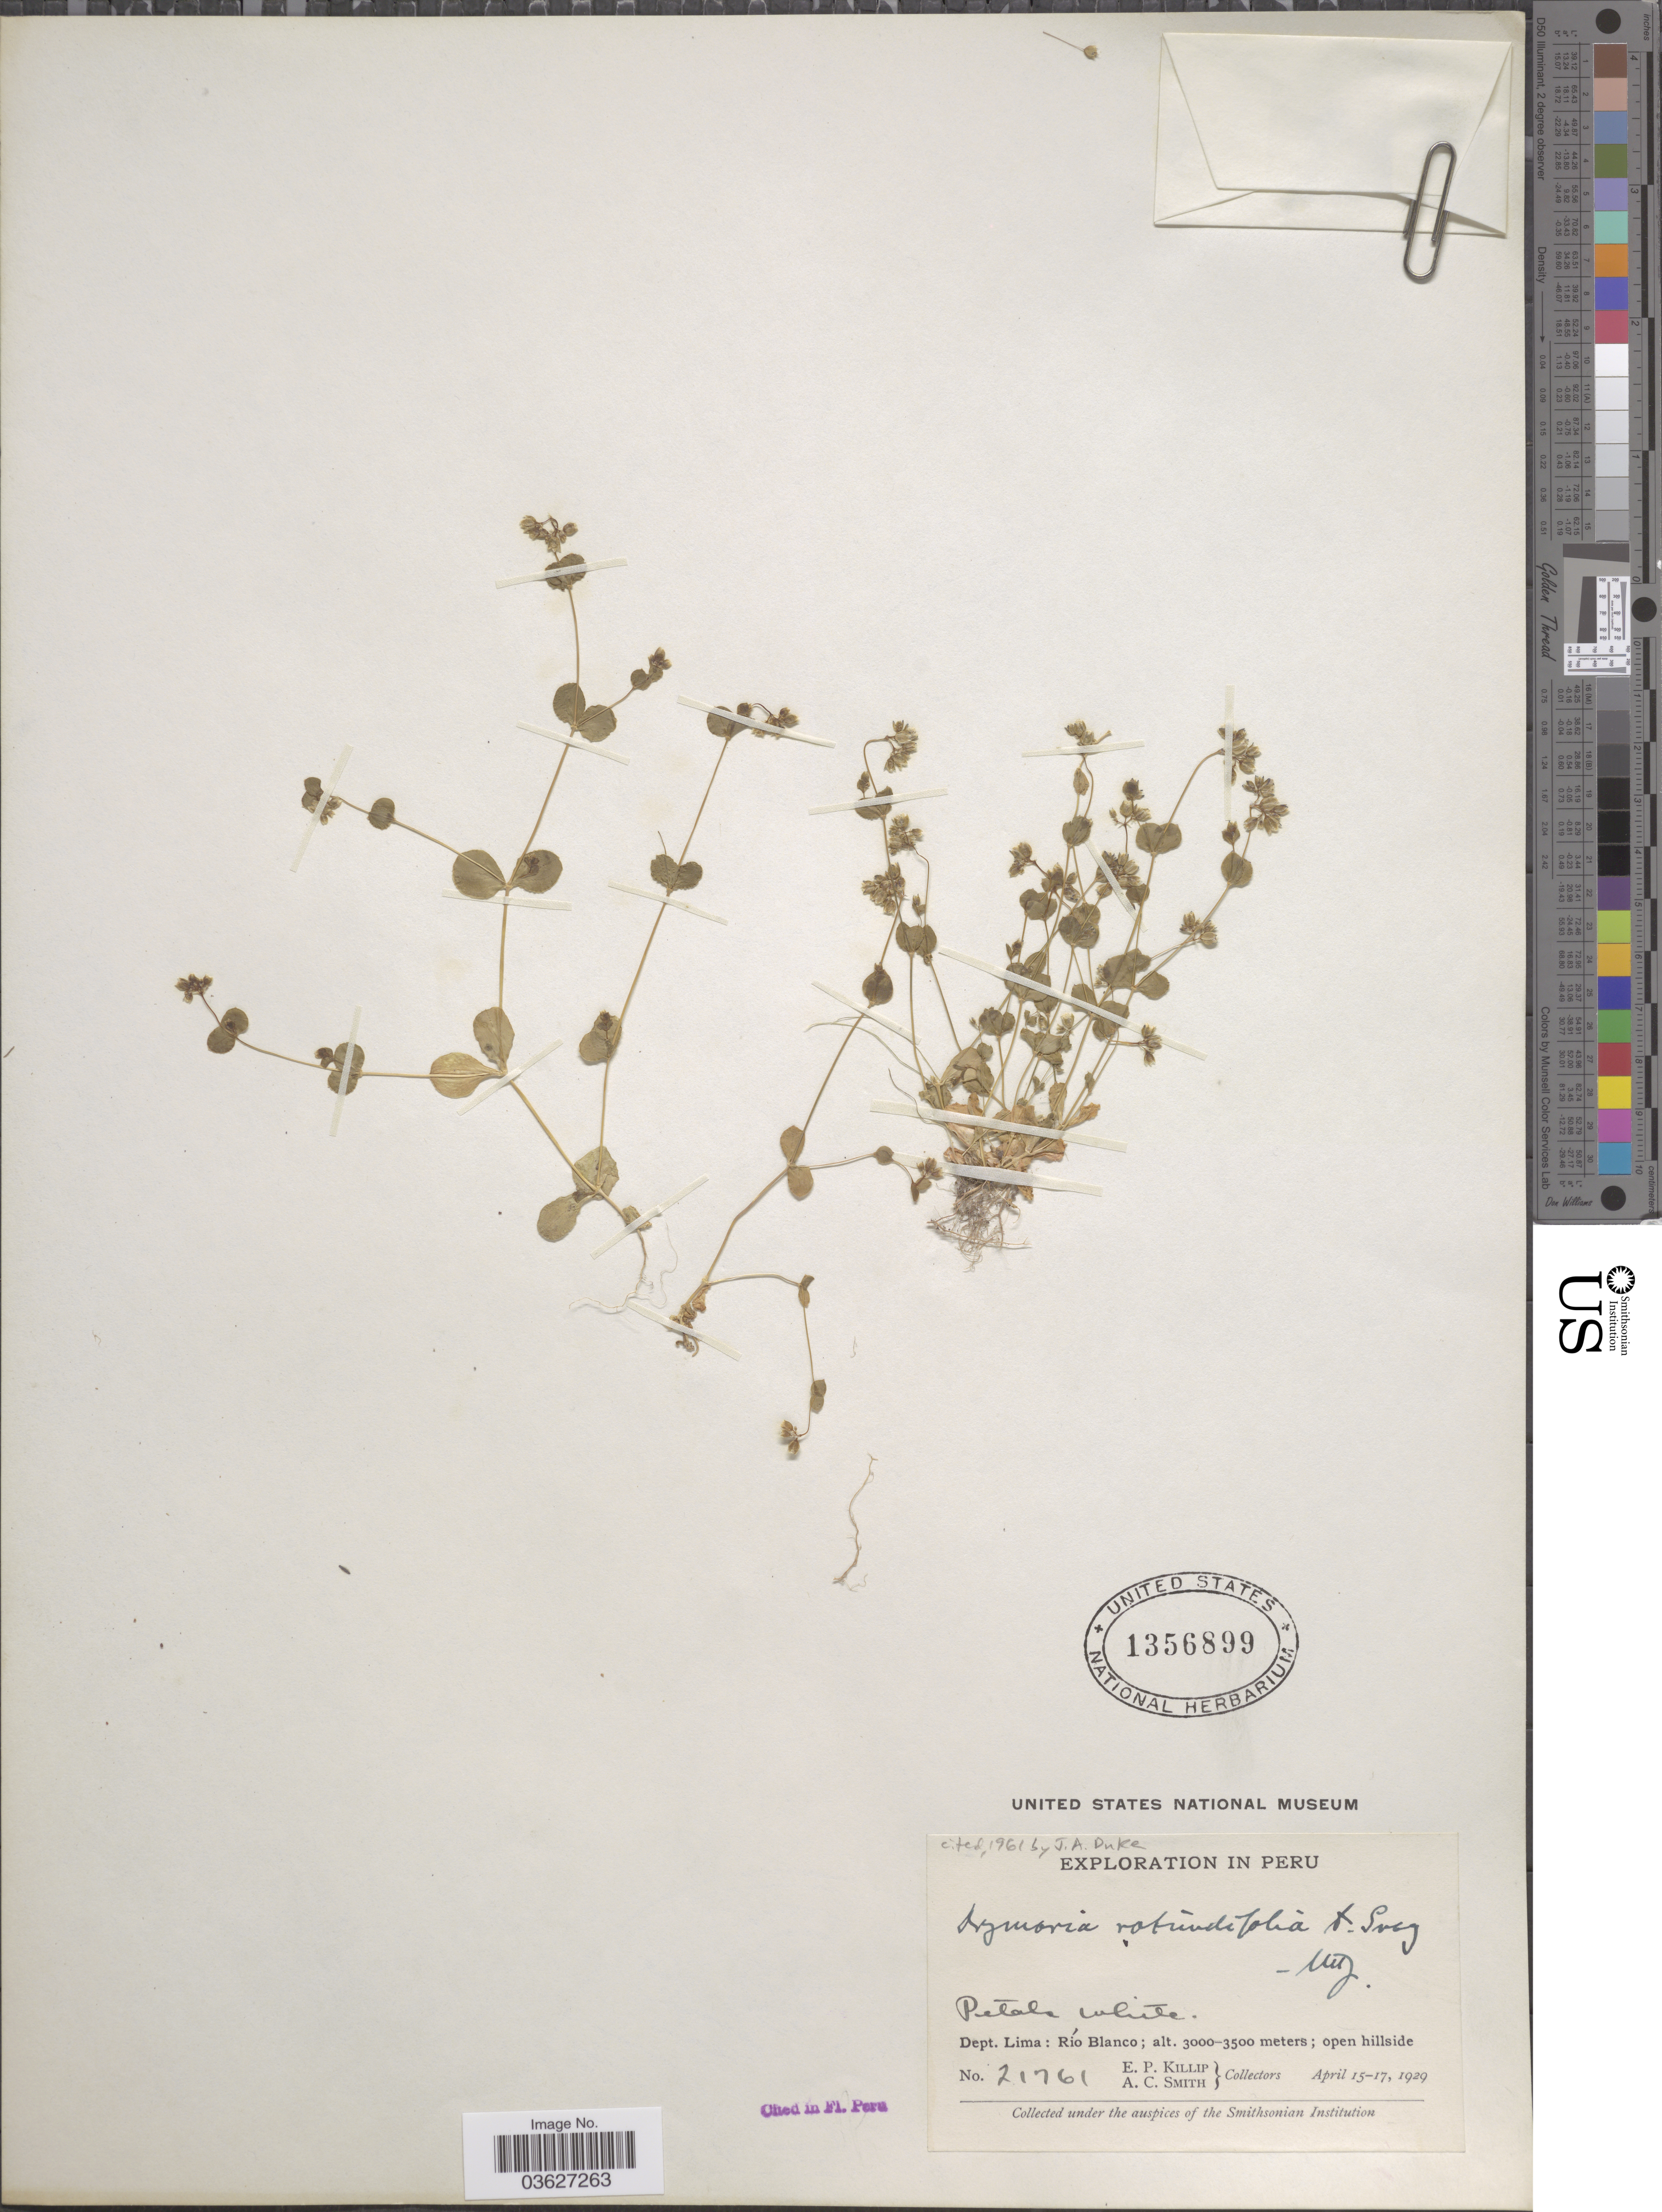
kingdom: Plantae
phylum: Tracheophyta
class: Magnoliopsida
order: Caryophyllales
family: Caryophyllaceae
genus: Drymaria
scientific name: Drymaria rotundifolia var. rotundifolia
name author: A. Gray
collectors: E. P. Killip & A. C. Smith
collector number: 21761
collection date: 1929-04-15/1929-04-17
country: Peru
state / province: Lima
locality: Dept. Lima: Río Blanco.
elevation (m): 3000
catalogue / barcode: US 1356899